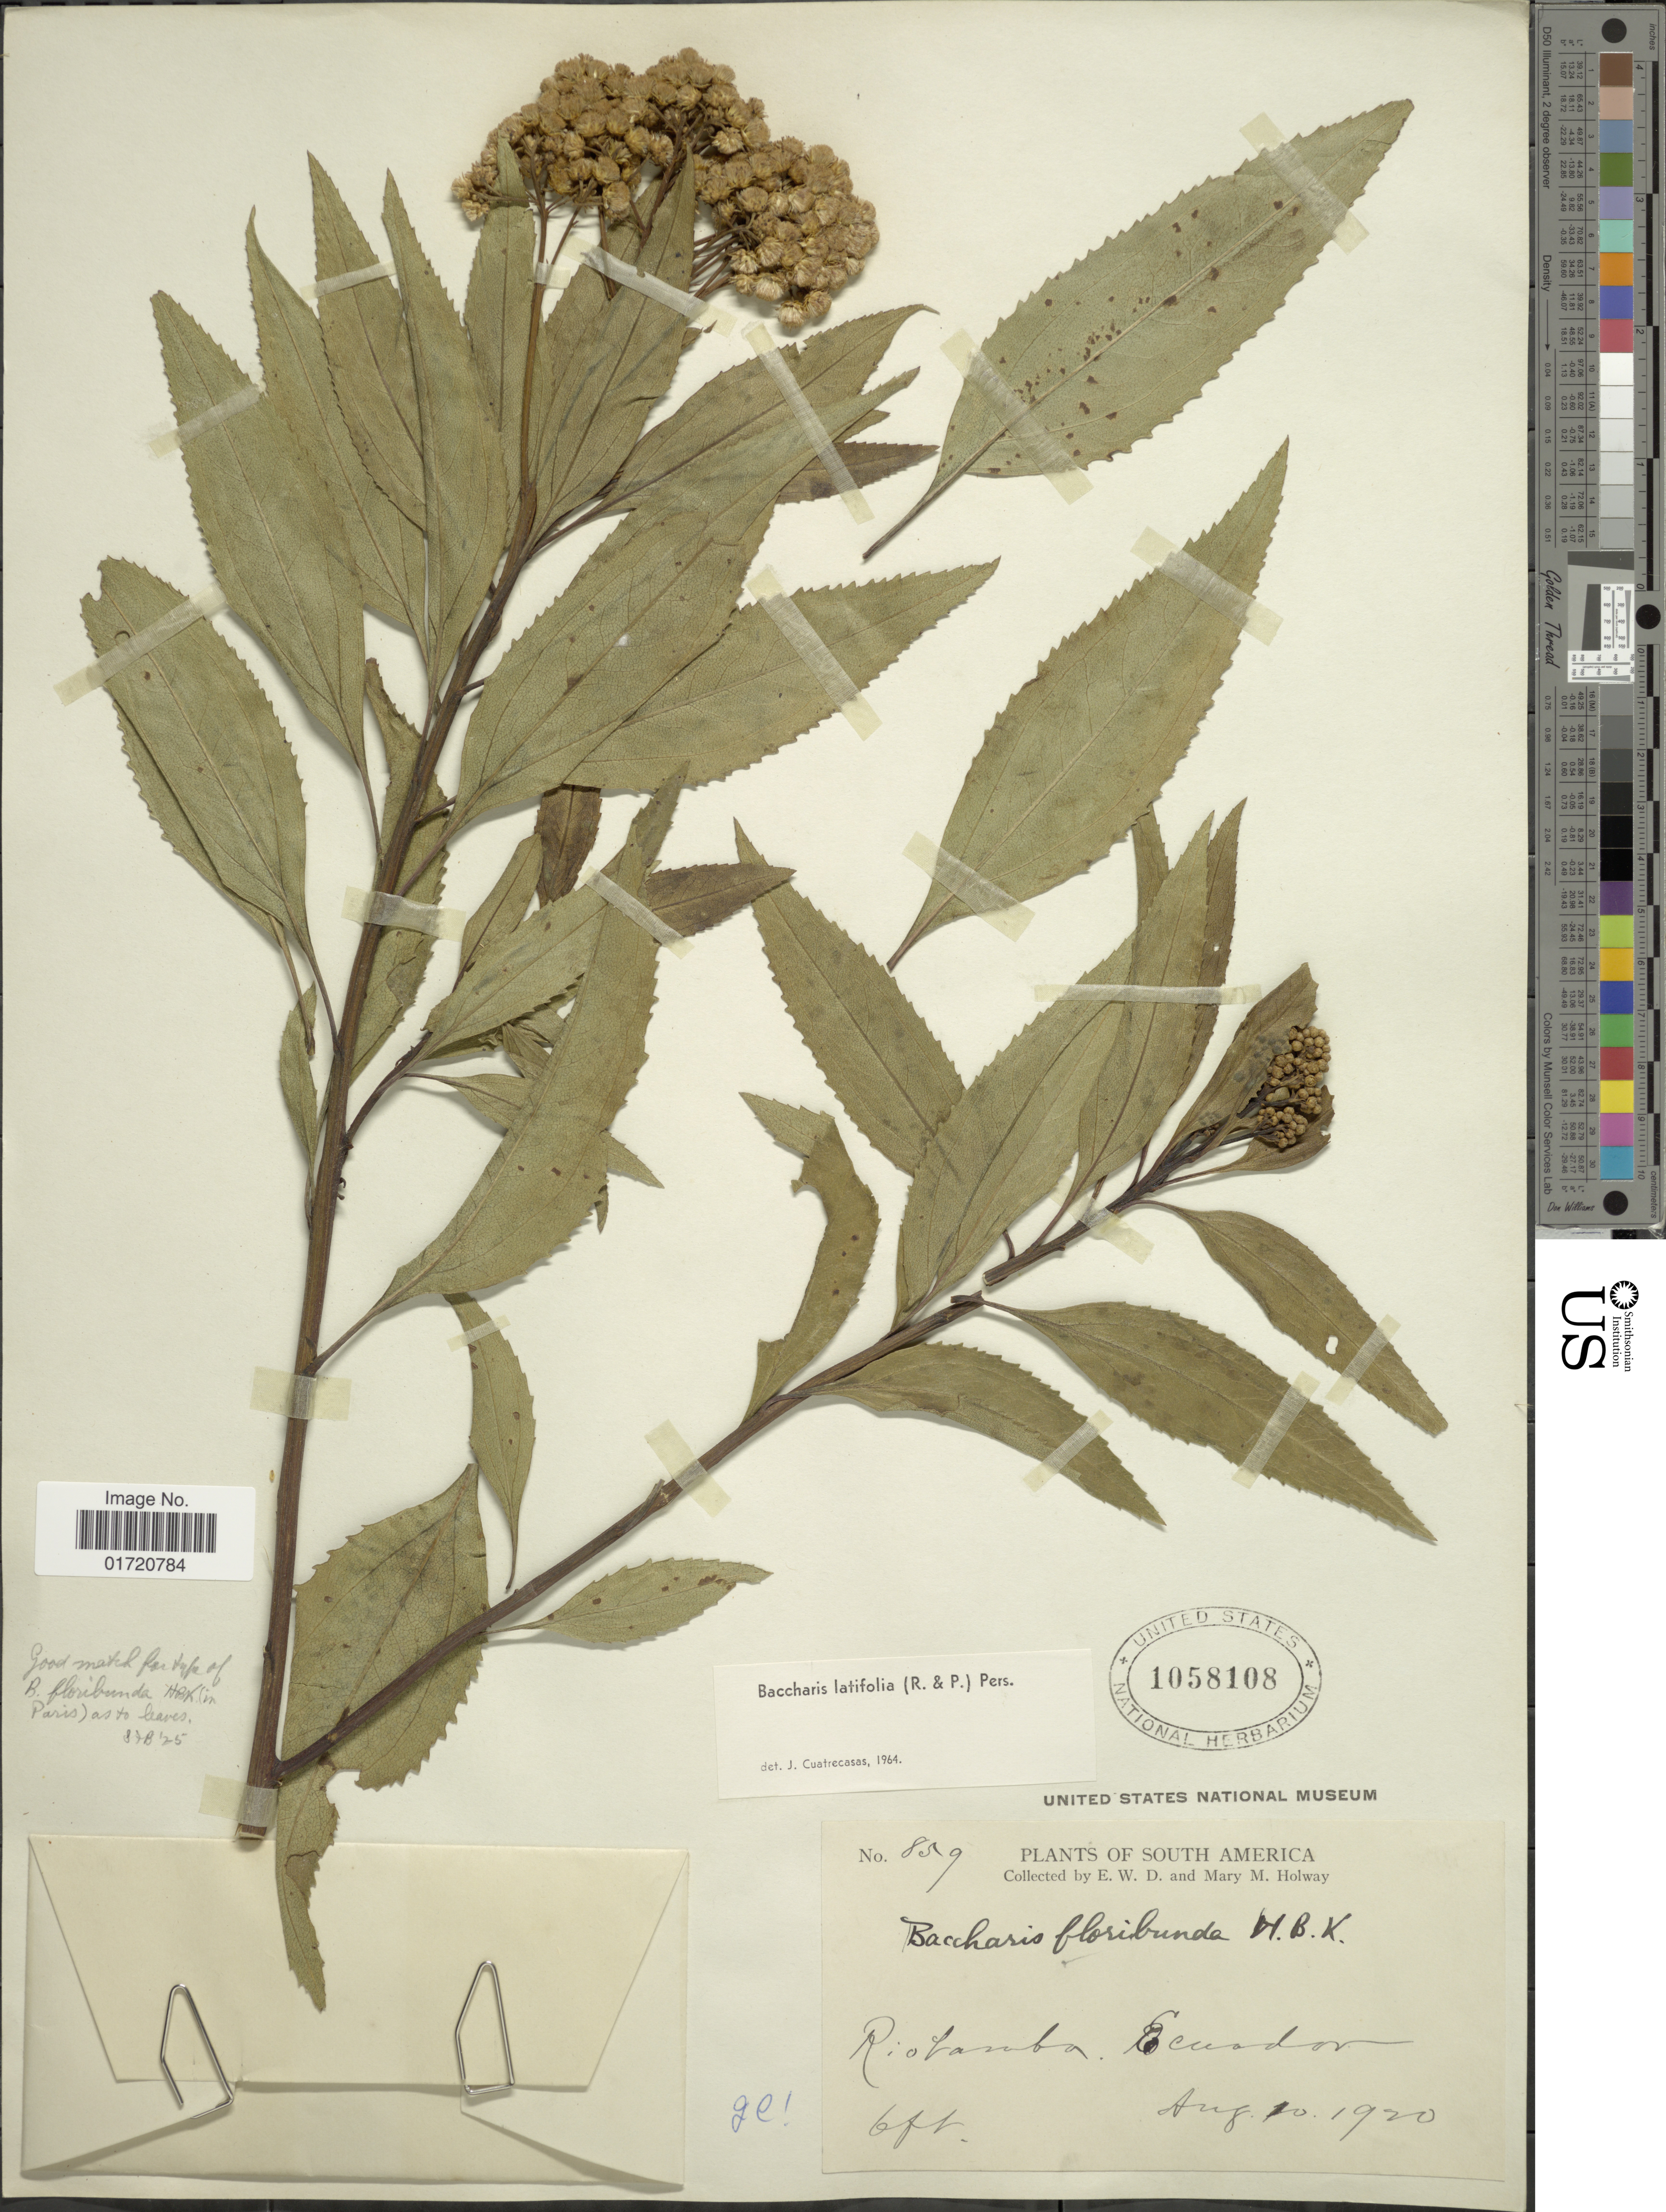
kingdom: Plantae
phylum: Tracheophyta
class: Magnoliopsida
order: Asterales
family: Asteraceae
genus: Baccharis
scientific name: Baccharis latifolia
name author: (Ruiz & Pav.) Pers.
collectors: E. W. D. Holway & M. M. Holway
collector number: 859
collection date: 1920-08-10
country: Ecuador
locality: South America, Riobamba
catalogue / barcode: US 1058108